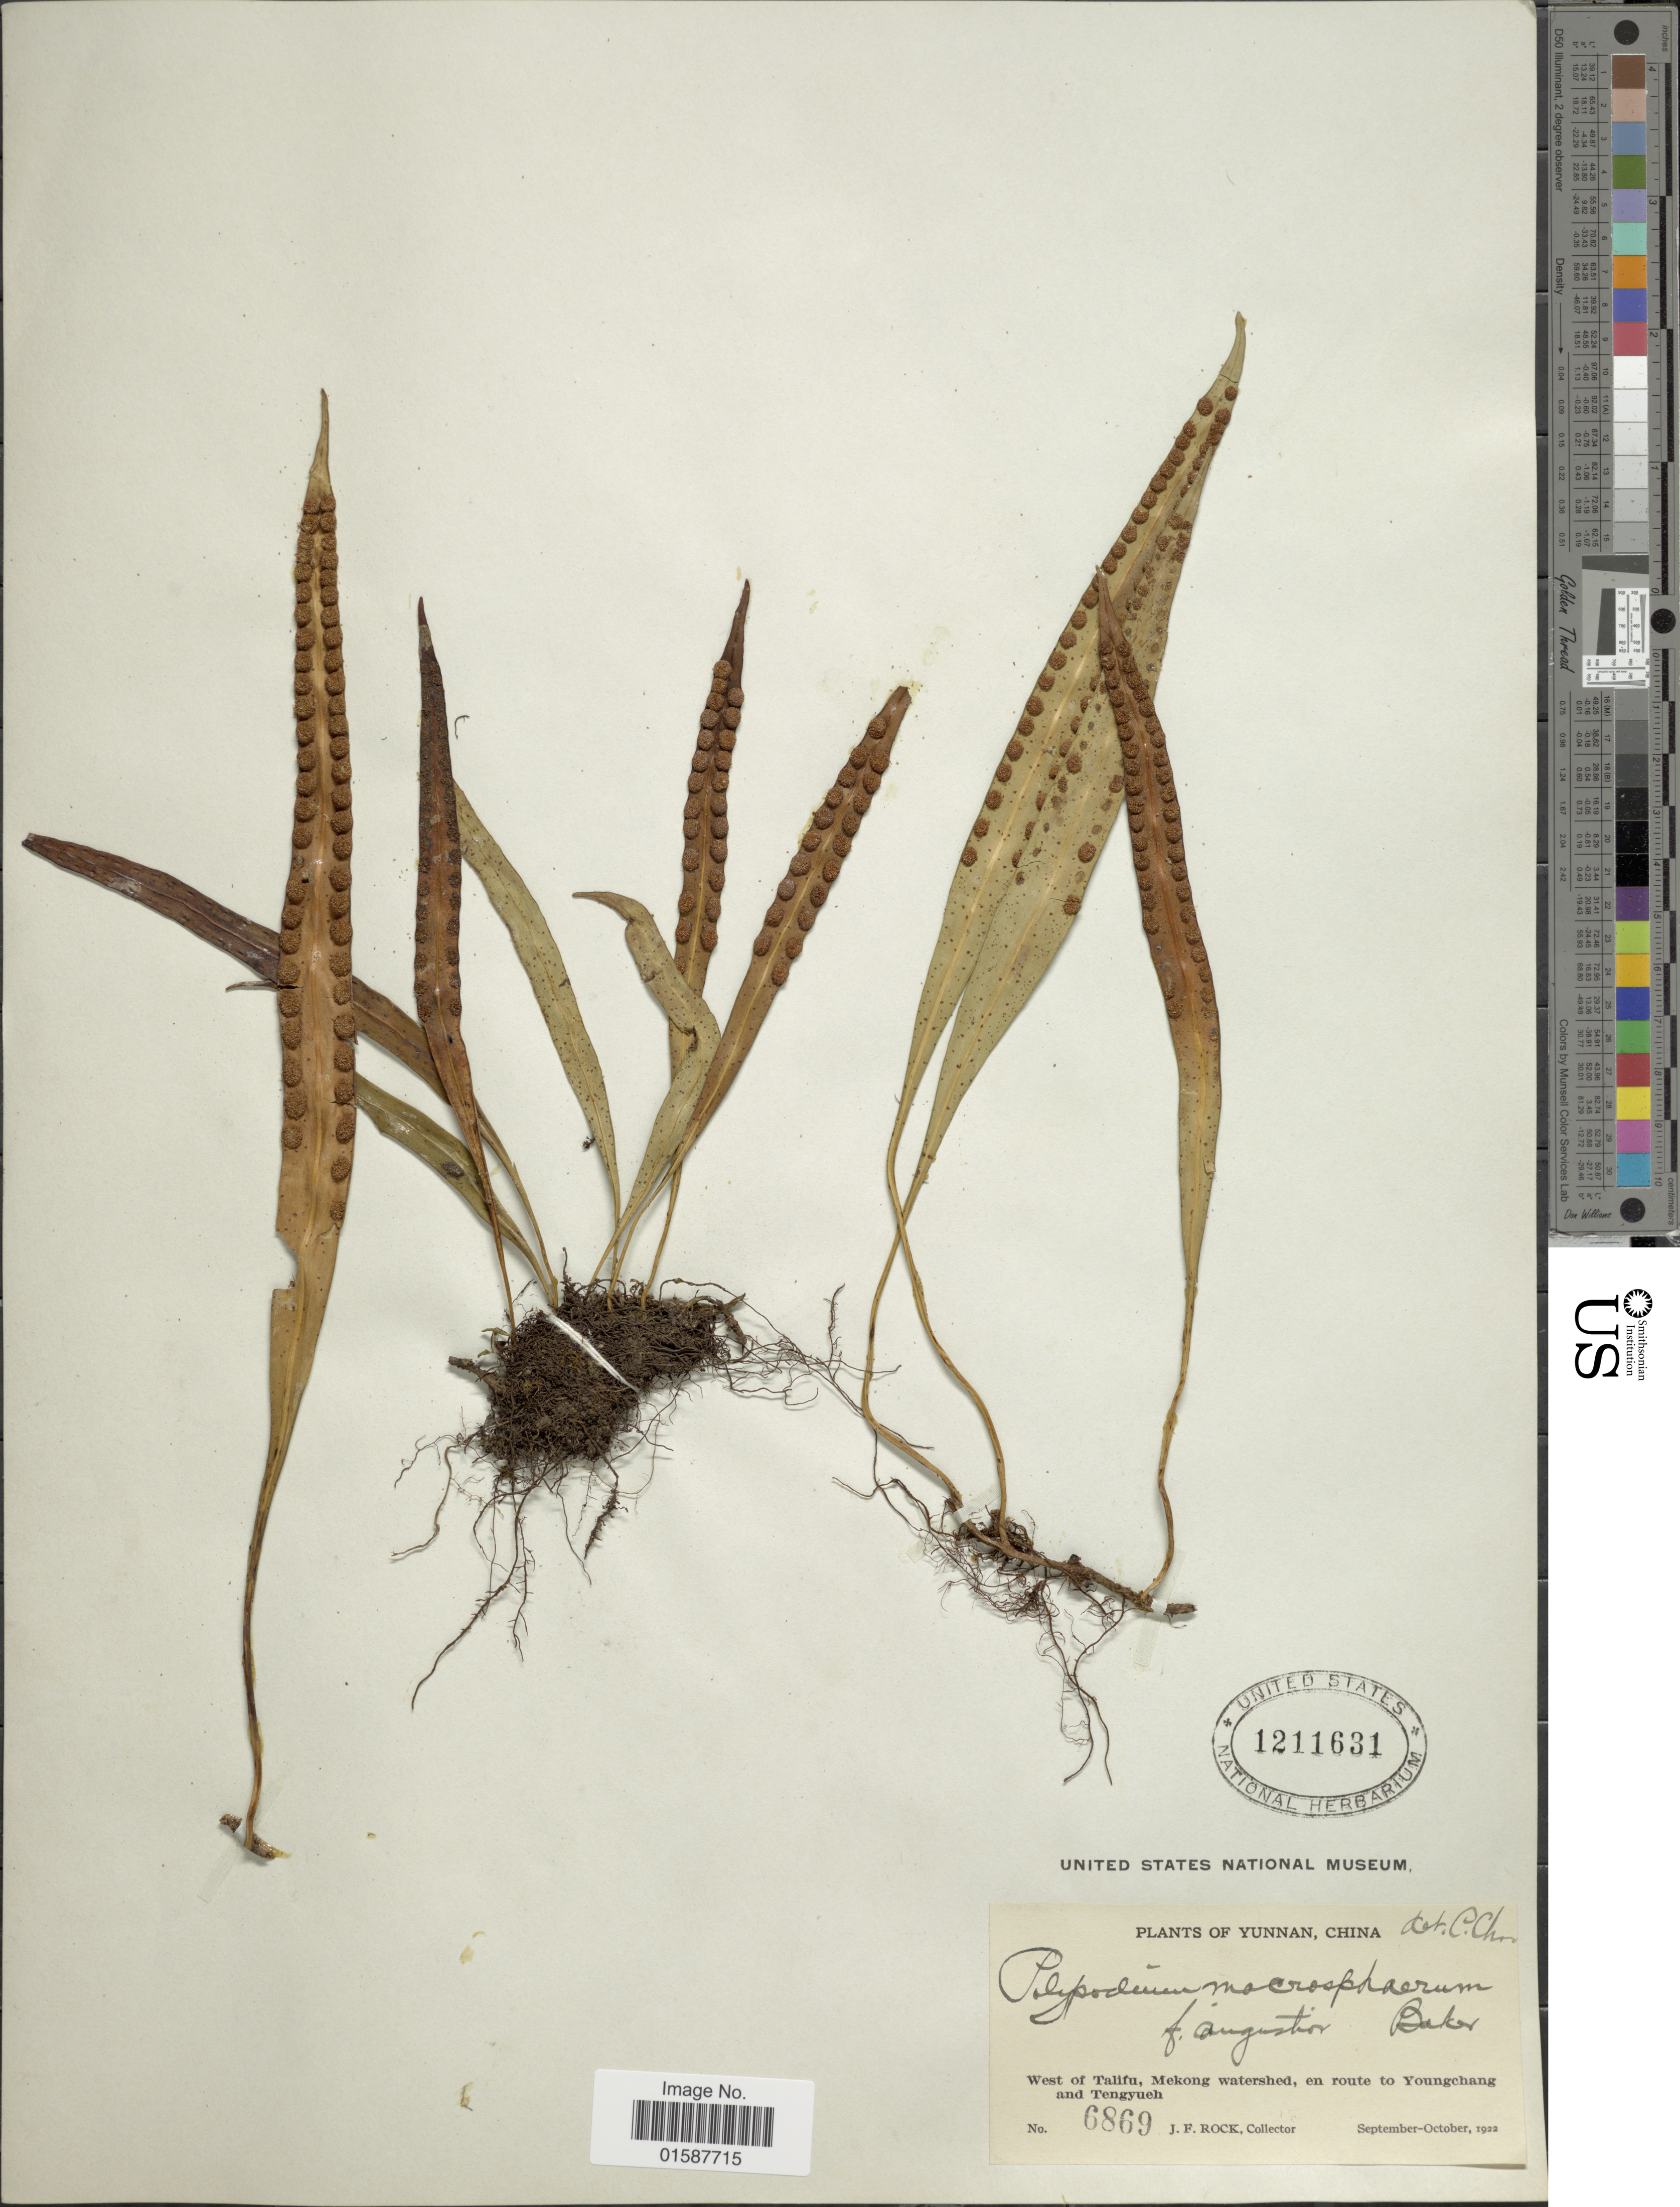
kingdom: Plantae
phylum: Tracheophyta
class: Polypodiopsida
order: Polypodiales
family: Polypodiaceae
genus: Lepisorus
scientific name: Lepisorus macrosphaerus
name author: (Baker) Ching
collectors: J. Rock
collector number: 6869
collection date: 1922-09/1922-10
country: China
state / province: Yunnan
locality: Yunnan, West of Talifu, Mekong watershed, en route Youngchang and Tengyueh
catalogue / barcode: US 1211631